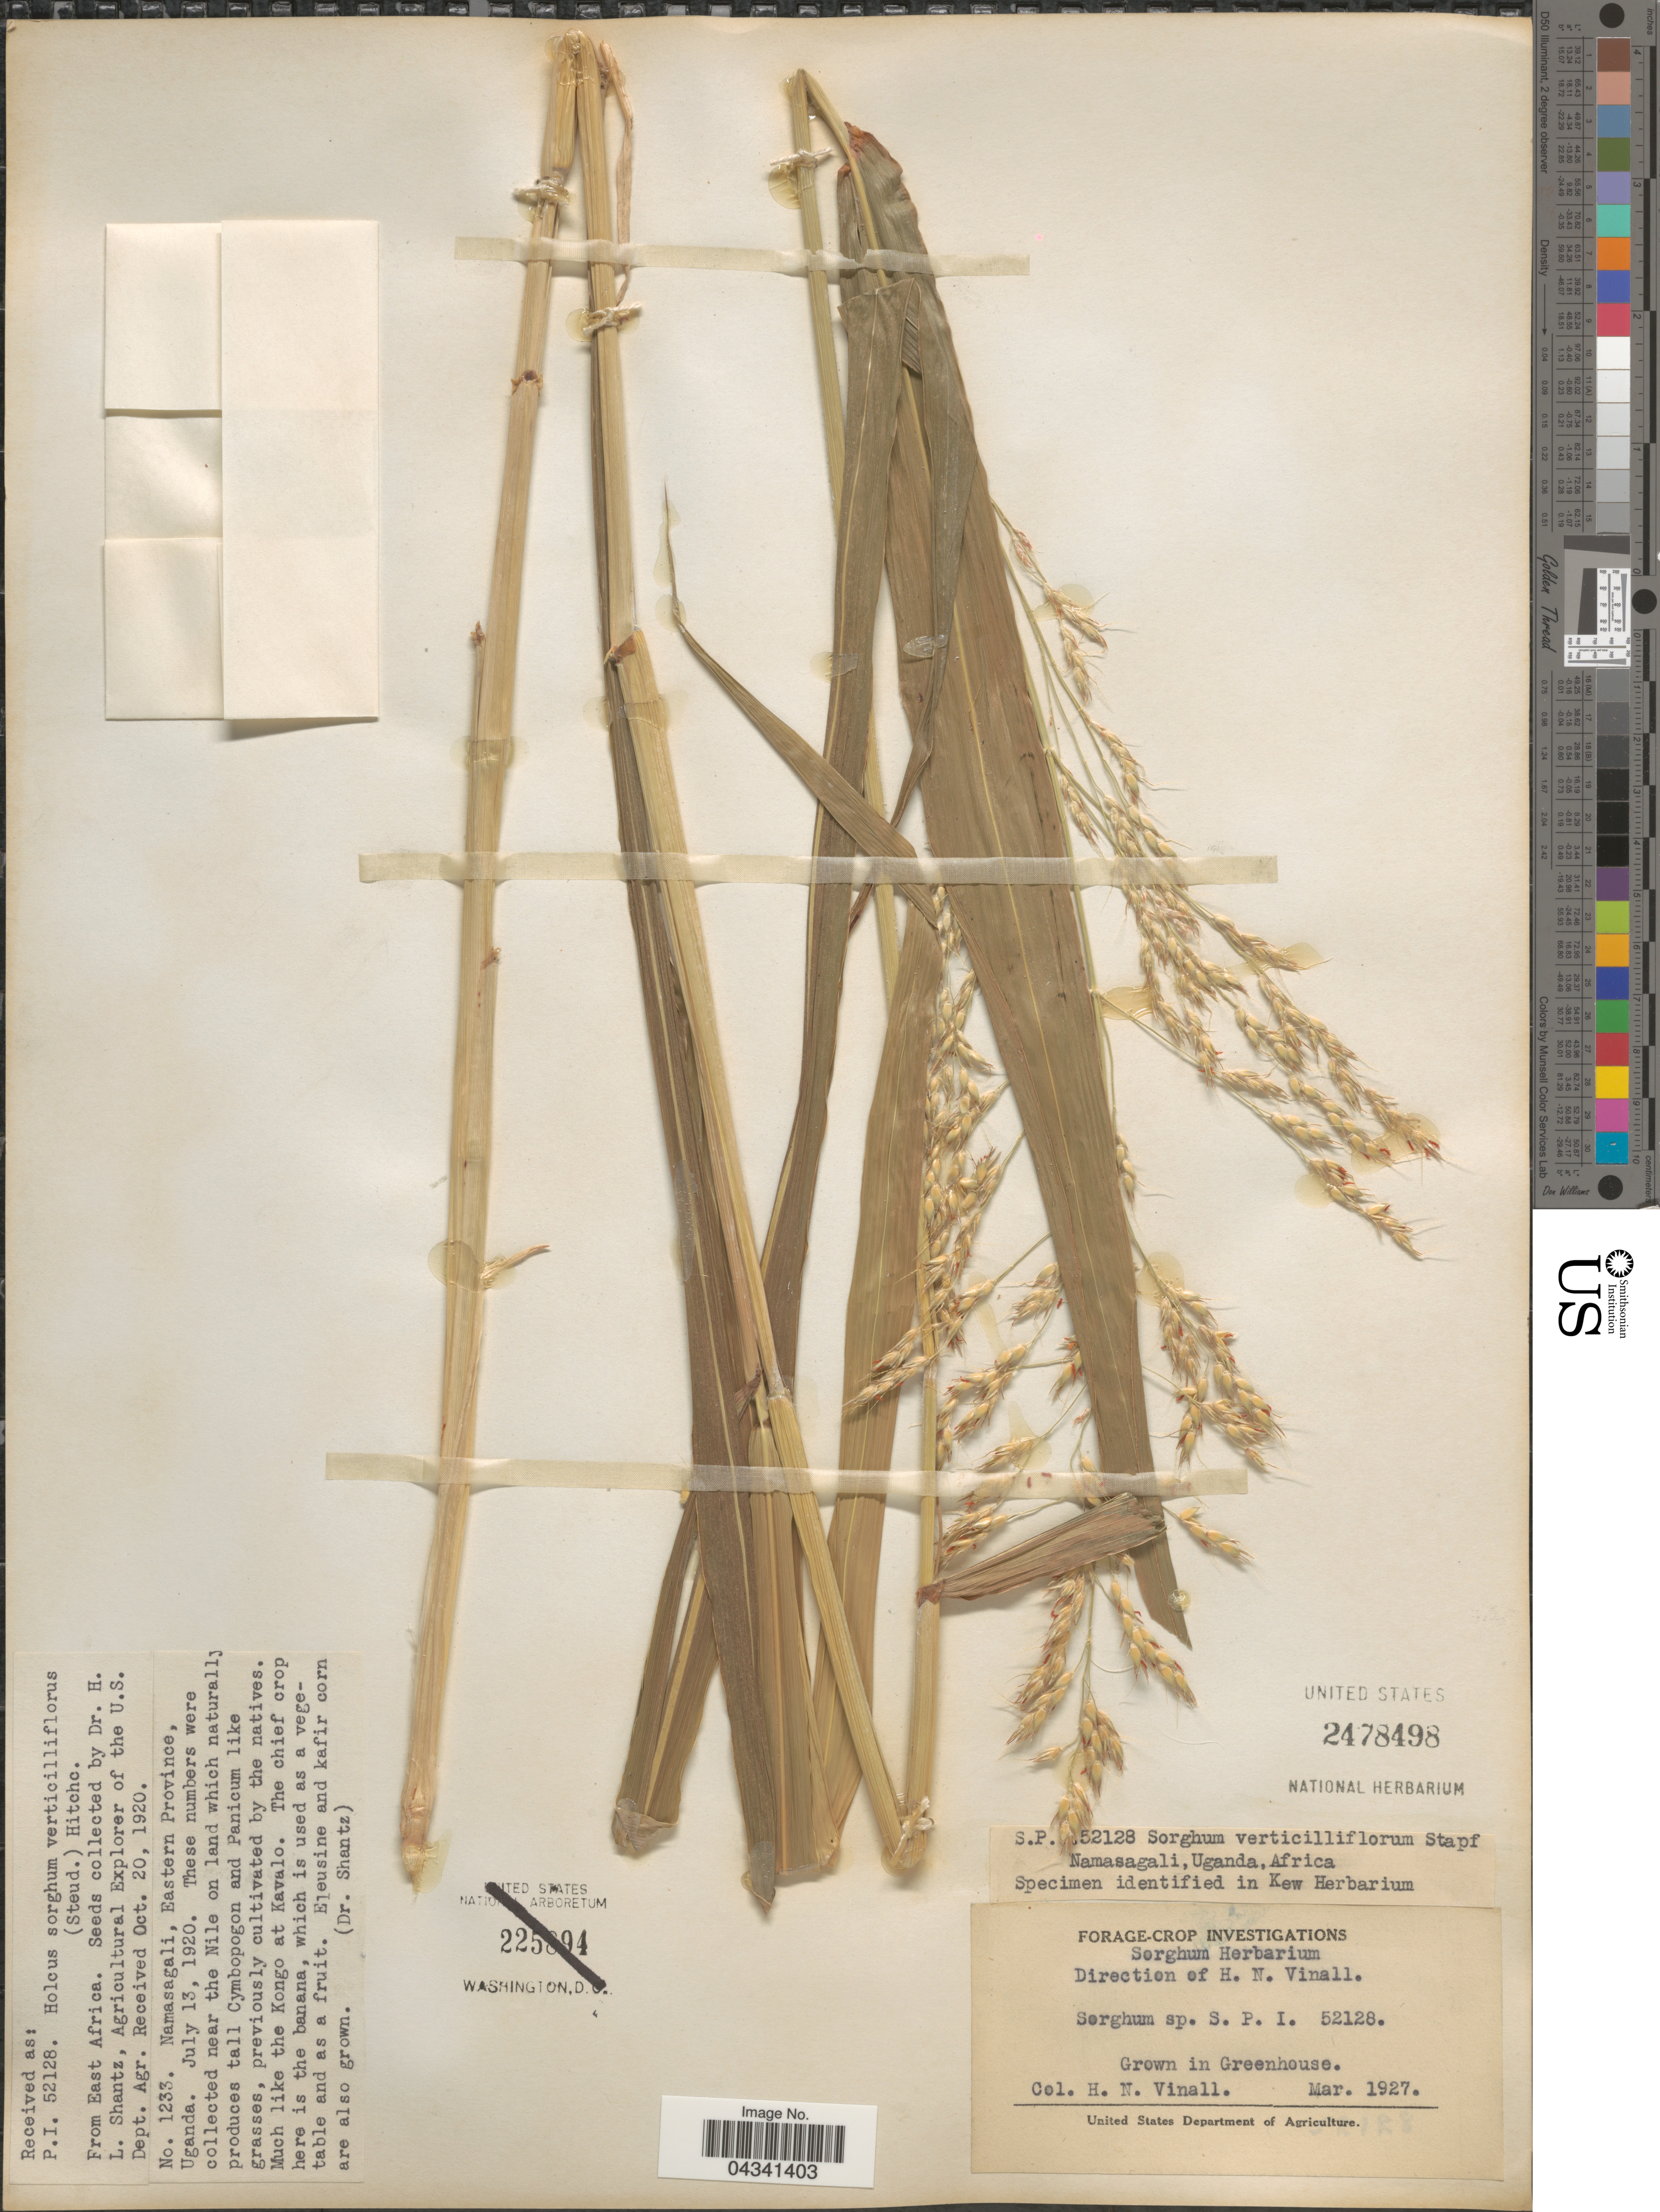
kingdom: Plantae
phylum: Tracheophyta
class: Liliopsida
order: Poales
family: Poaceae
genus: Sorghum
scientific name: Sorghum arundinaceum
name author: (Desv.) Stapf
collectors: H. Vinall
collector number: S.P.I. 52128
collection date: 1927-03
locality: Grown in Greenhouse.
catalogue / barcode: US 2478498